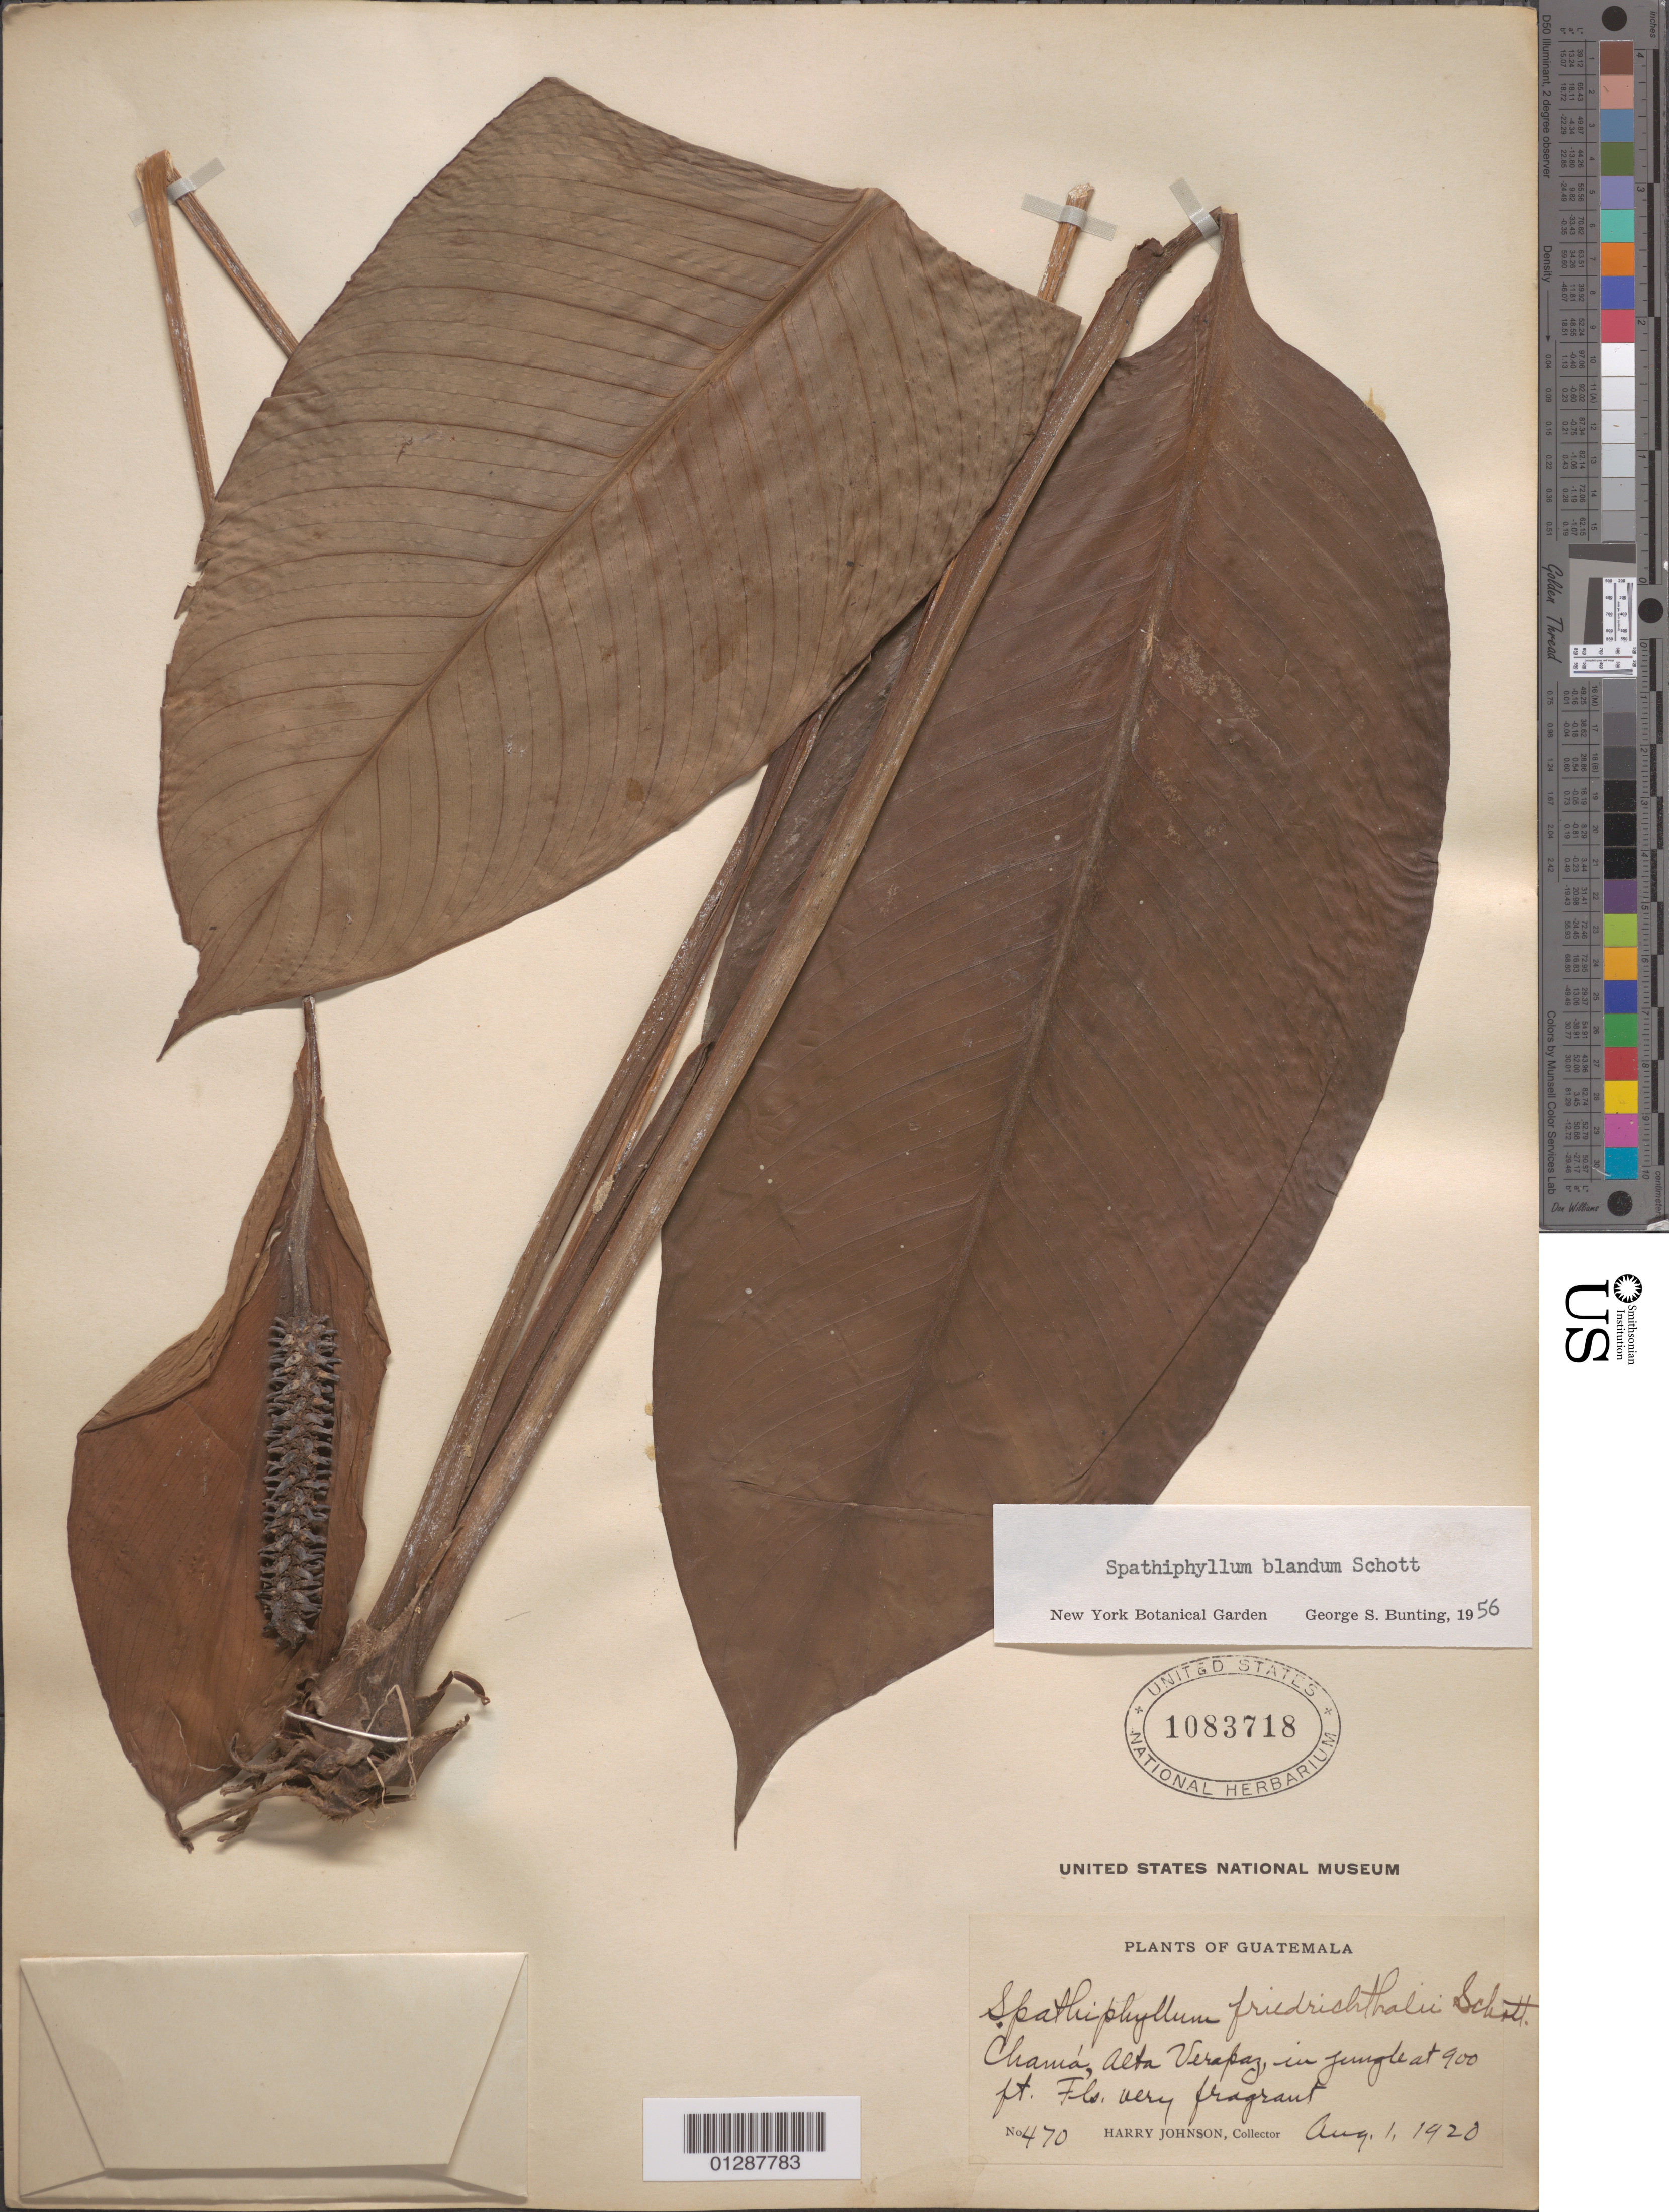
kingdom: Plantae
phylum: Tracheophyta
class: Liliopsida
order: Alismatales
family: Araceae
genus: Spathiphyllum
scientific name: Spathiphyllum blandum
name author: Schott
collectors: H. Johnson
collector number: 470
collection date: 1920-08-01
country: Guatemala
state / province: Alta Verapaz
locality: Chamá.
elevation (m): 274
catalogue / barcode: US 1083718